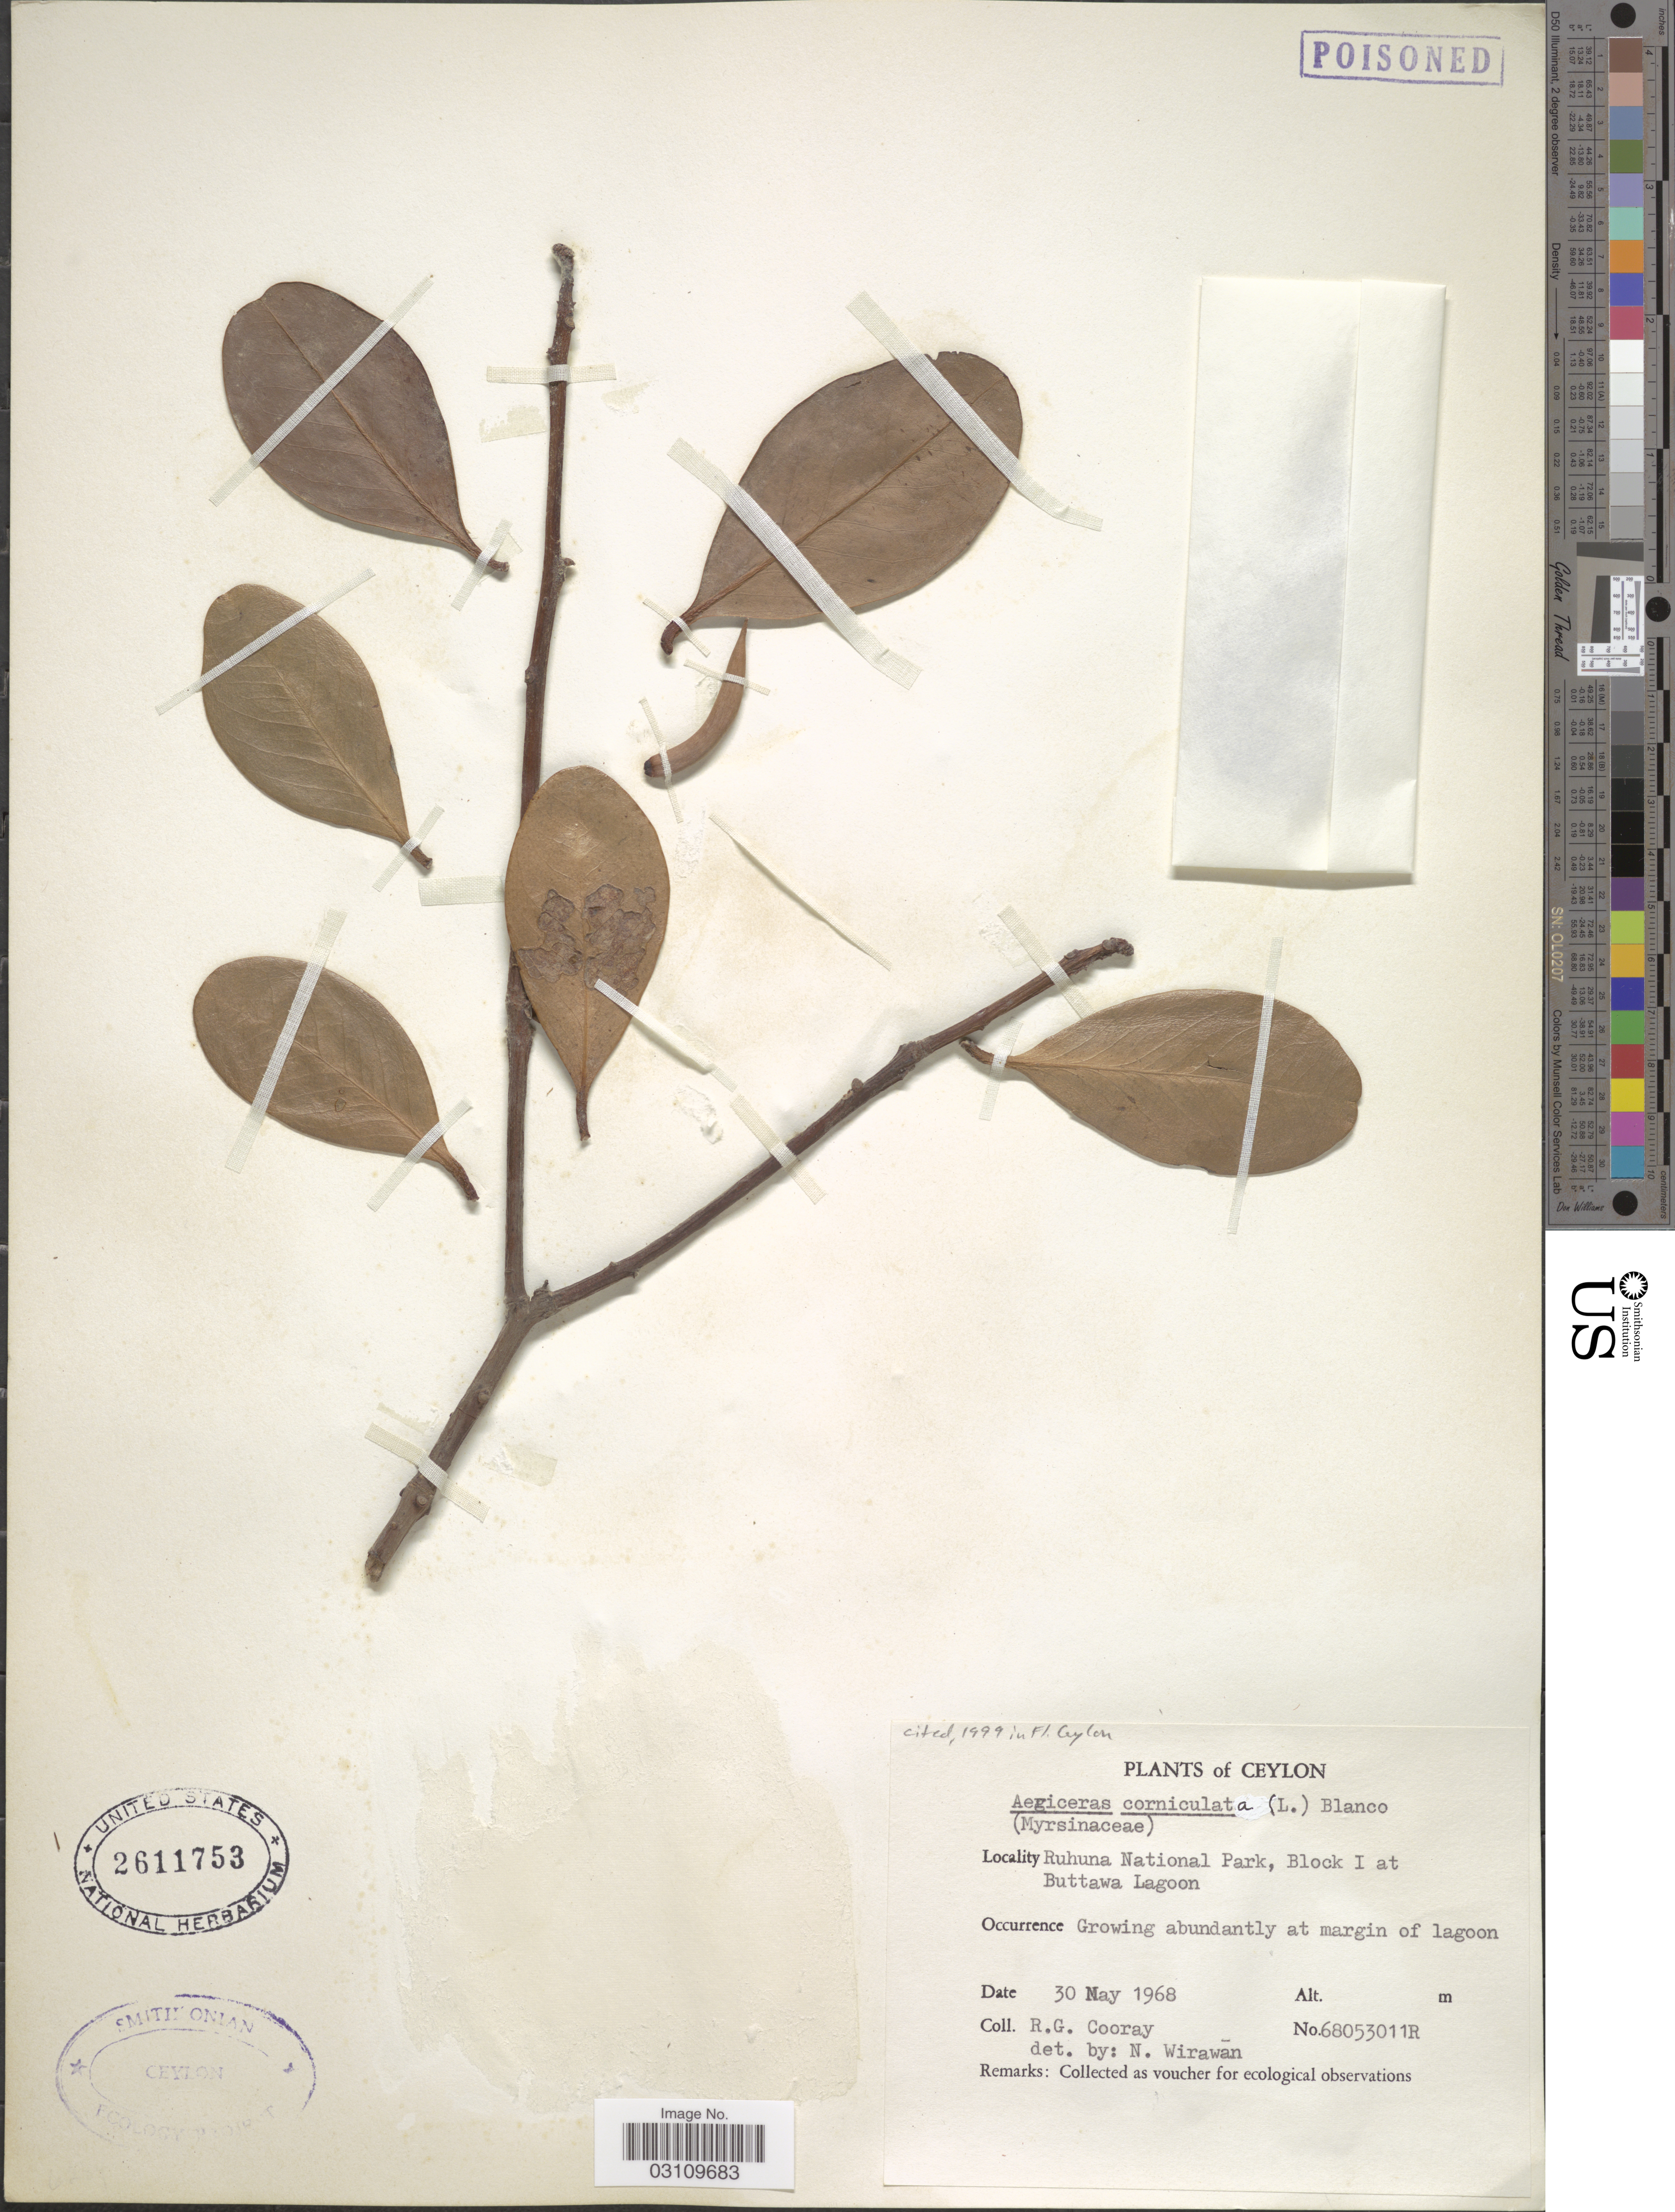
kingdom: Plantae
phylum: Tracheophyta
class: Magnoliopsida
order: Ericales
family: Primulaceae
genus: Aegiceras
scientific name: Aegiceras corniculatum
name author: (L.) Blanco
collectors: R. Cooray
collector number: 68053011R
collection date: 1968-05-30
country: Sri Lanka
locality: Ceylon, Ruhuna National Park, Block I at Buttawa Lagoon.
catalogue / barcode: US 2611753